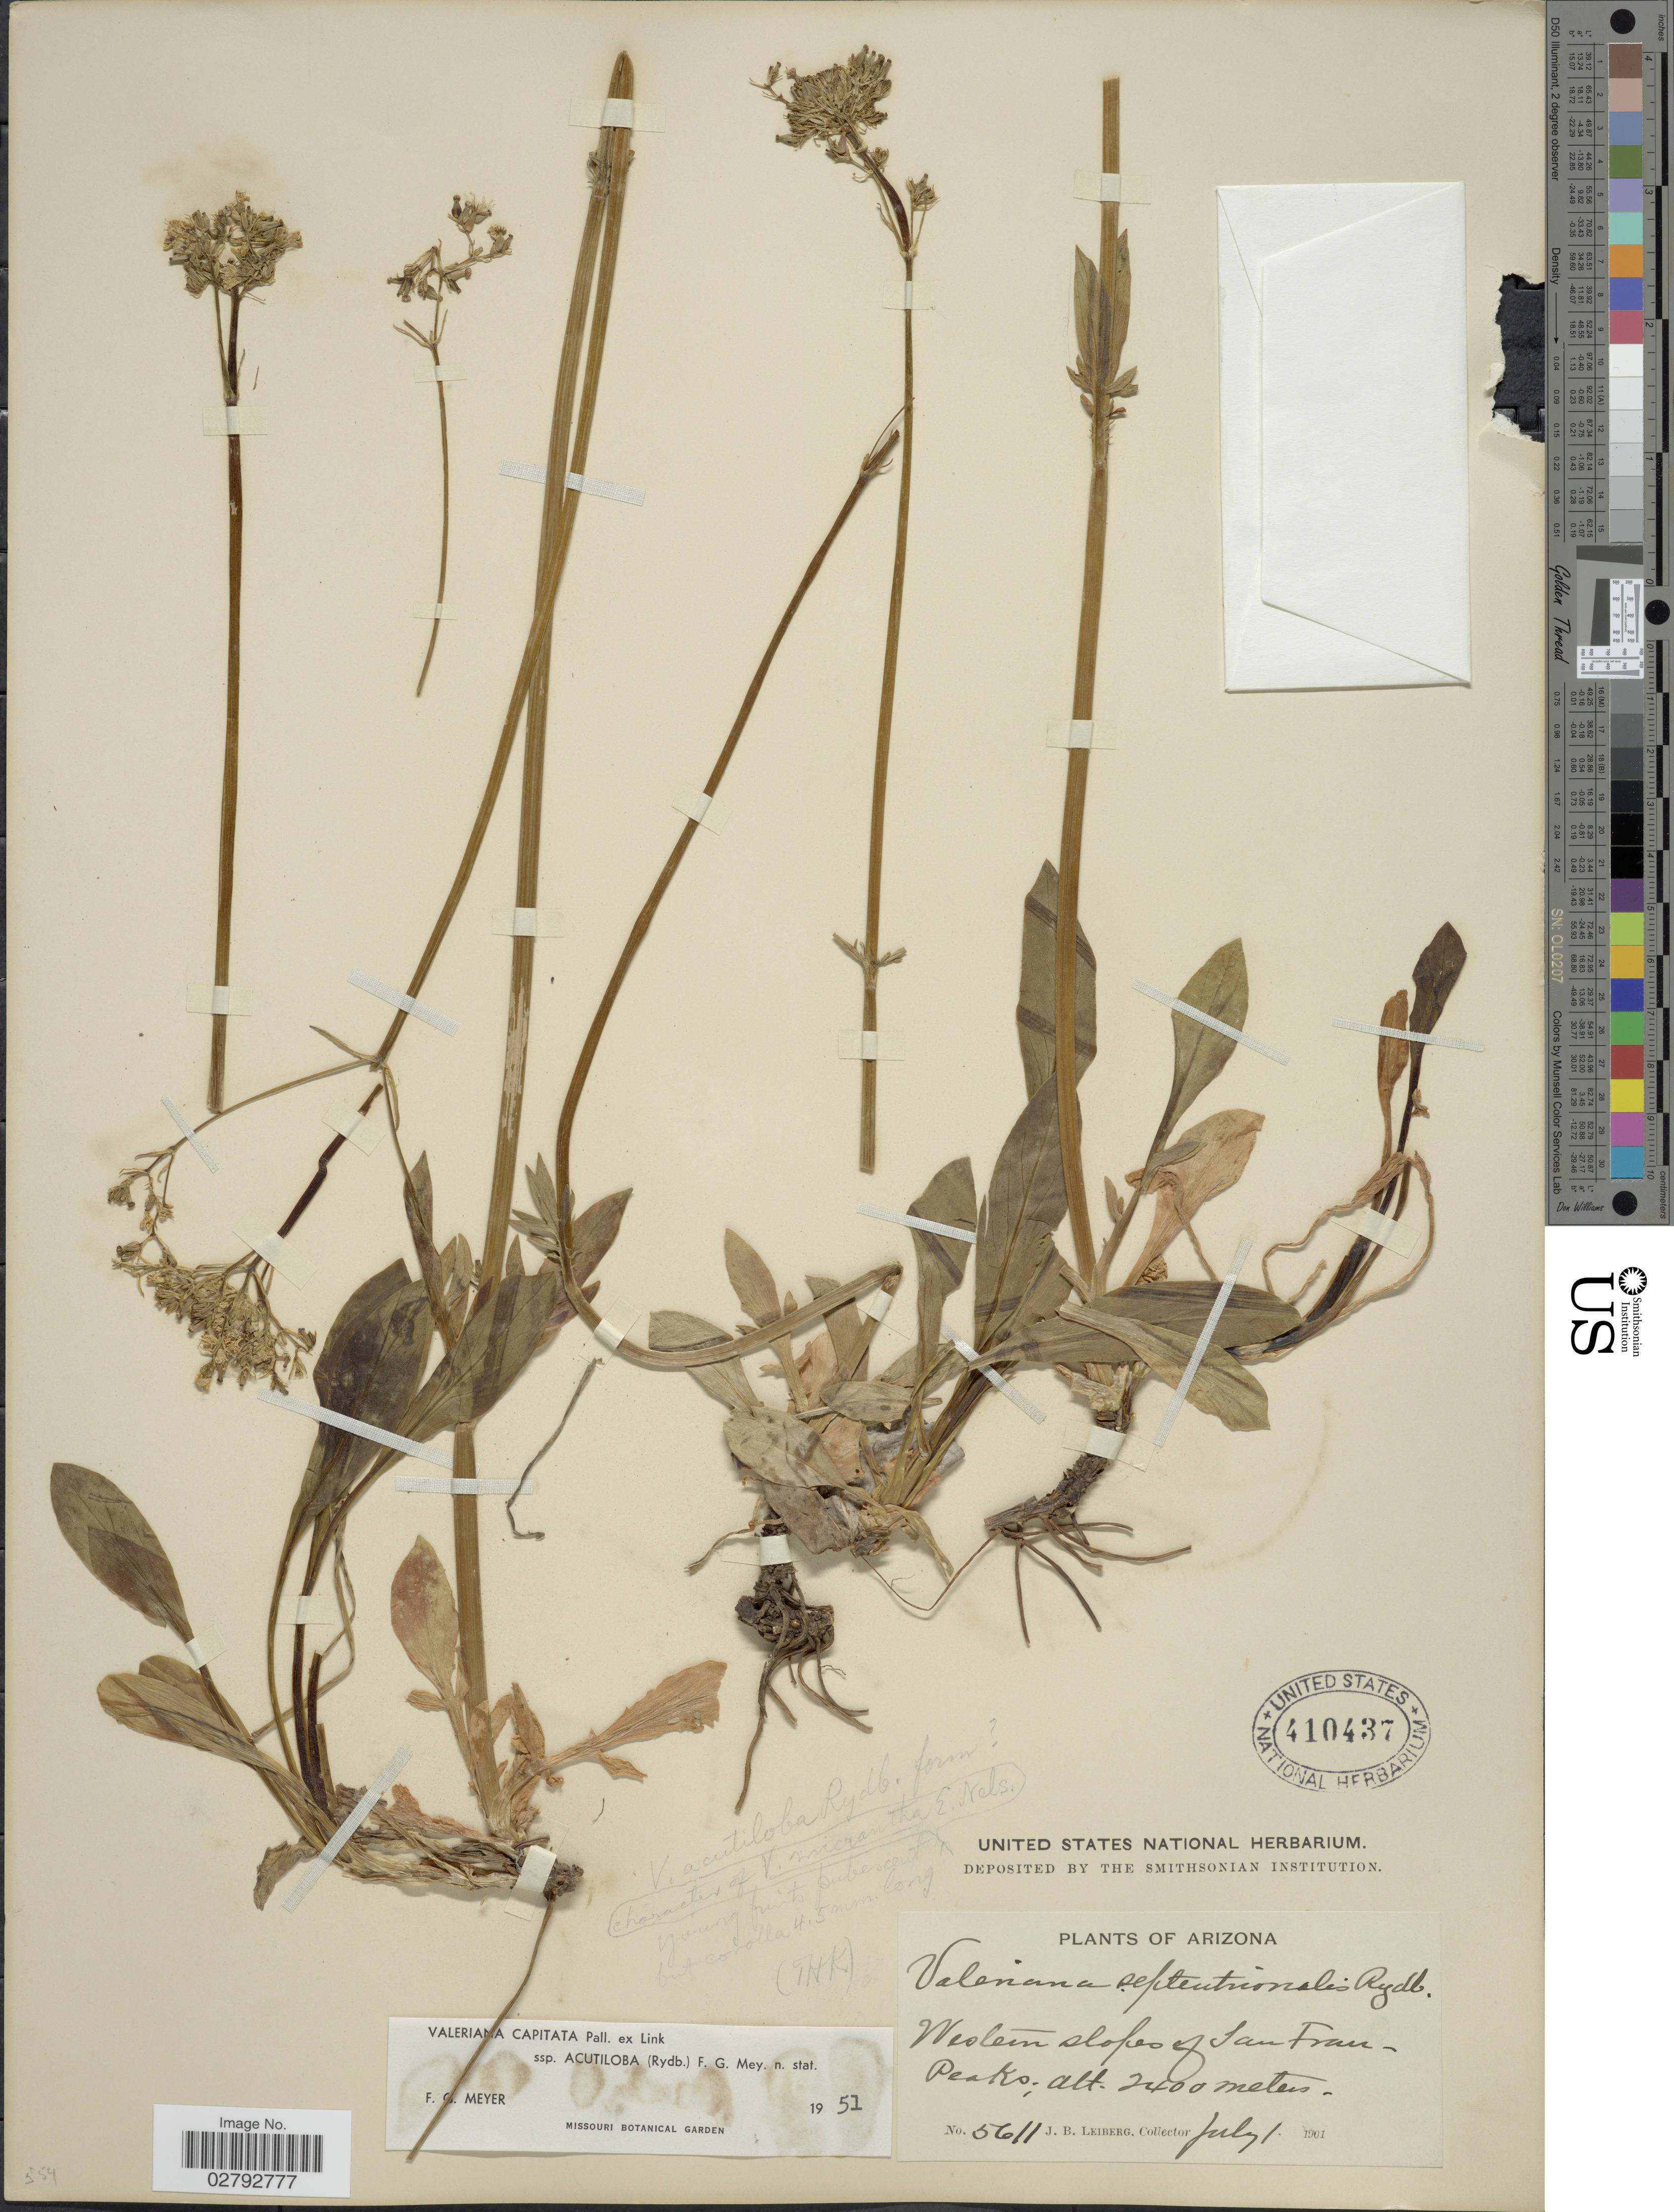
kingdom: Plantae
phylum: Tracheophyta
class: Magnoliopsida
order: Dipsacales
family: Caprifoliaceae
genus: Valeriana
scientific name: Valeriana capitata subsp. acutiloba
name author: Pall. ex Link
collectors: J. B. Leiberg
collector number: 5611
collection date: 1901-07-01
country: United States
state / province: Arizona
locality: Western slopes of San Fran-Peaks.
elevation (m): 2400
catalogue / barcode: US 410437